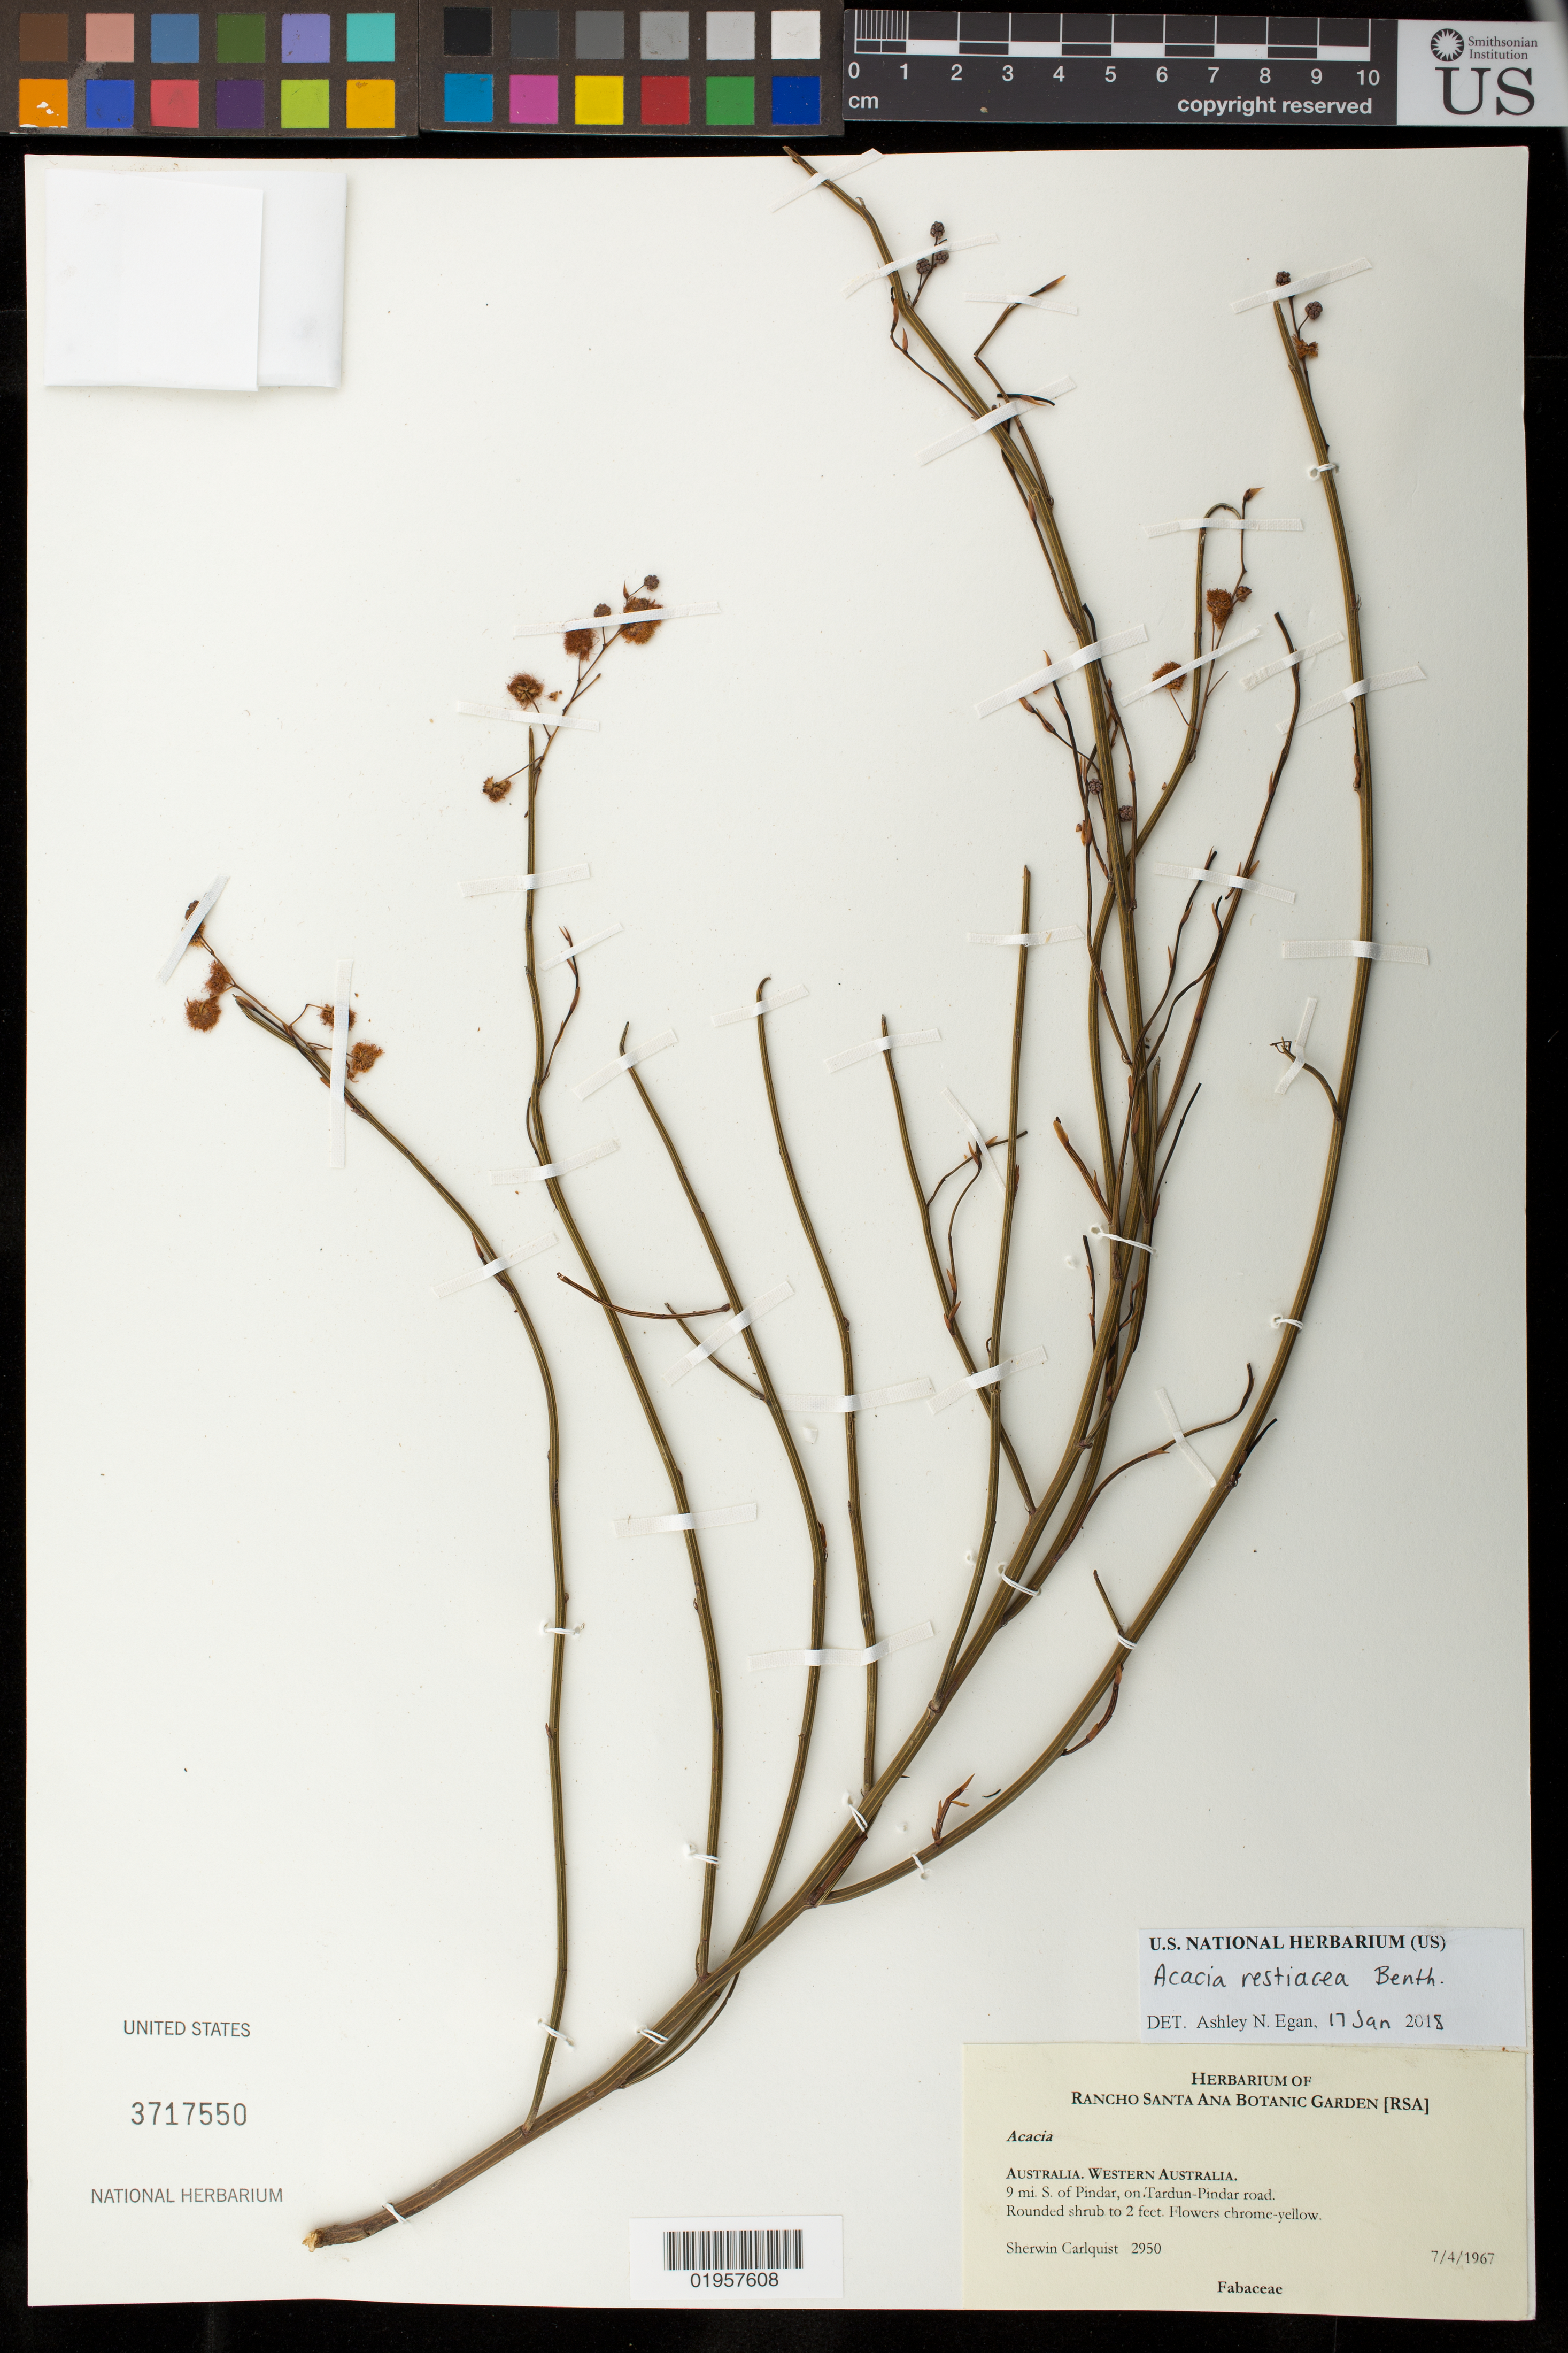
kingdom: Plantae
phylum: Tracheophyta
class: Magnoliopsida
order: Fabales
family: Fabaceae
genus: Acacia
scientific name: Acacia restiacea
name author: Benth.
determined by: Egan, Ashley N., (US), Smithsonian Institution - National Museum of Natural History (UNITED STATES)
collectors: S. Carlquist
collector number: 2950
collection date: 1967-07-04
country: Australia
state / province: Western Australia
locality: Pindar, 9 mi. S; on Tardun-Pindar road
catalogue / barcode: US 3717550